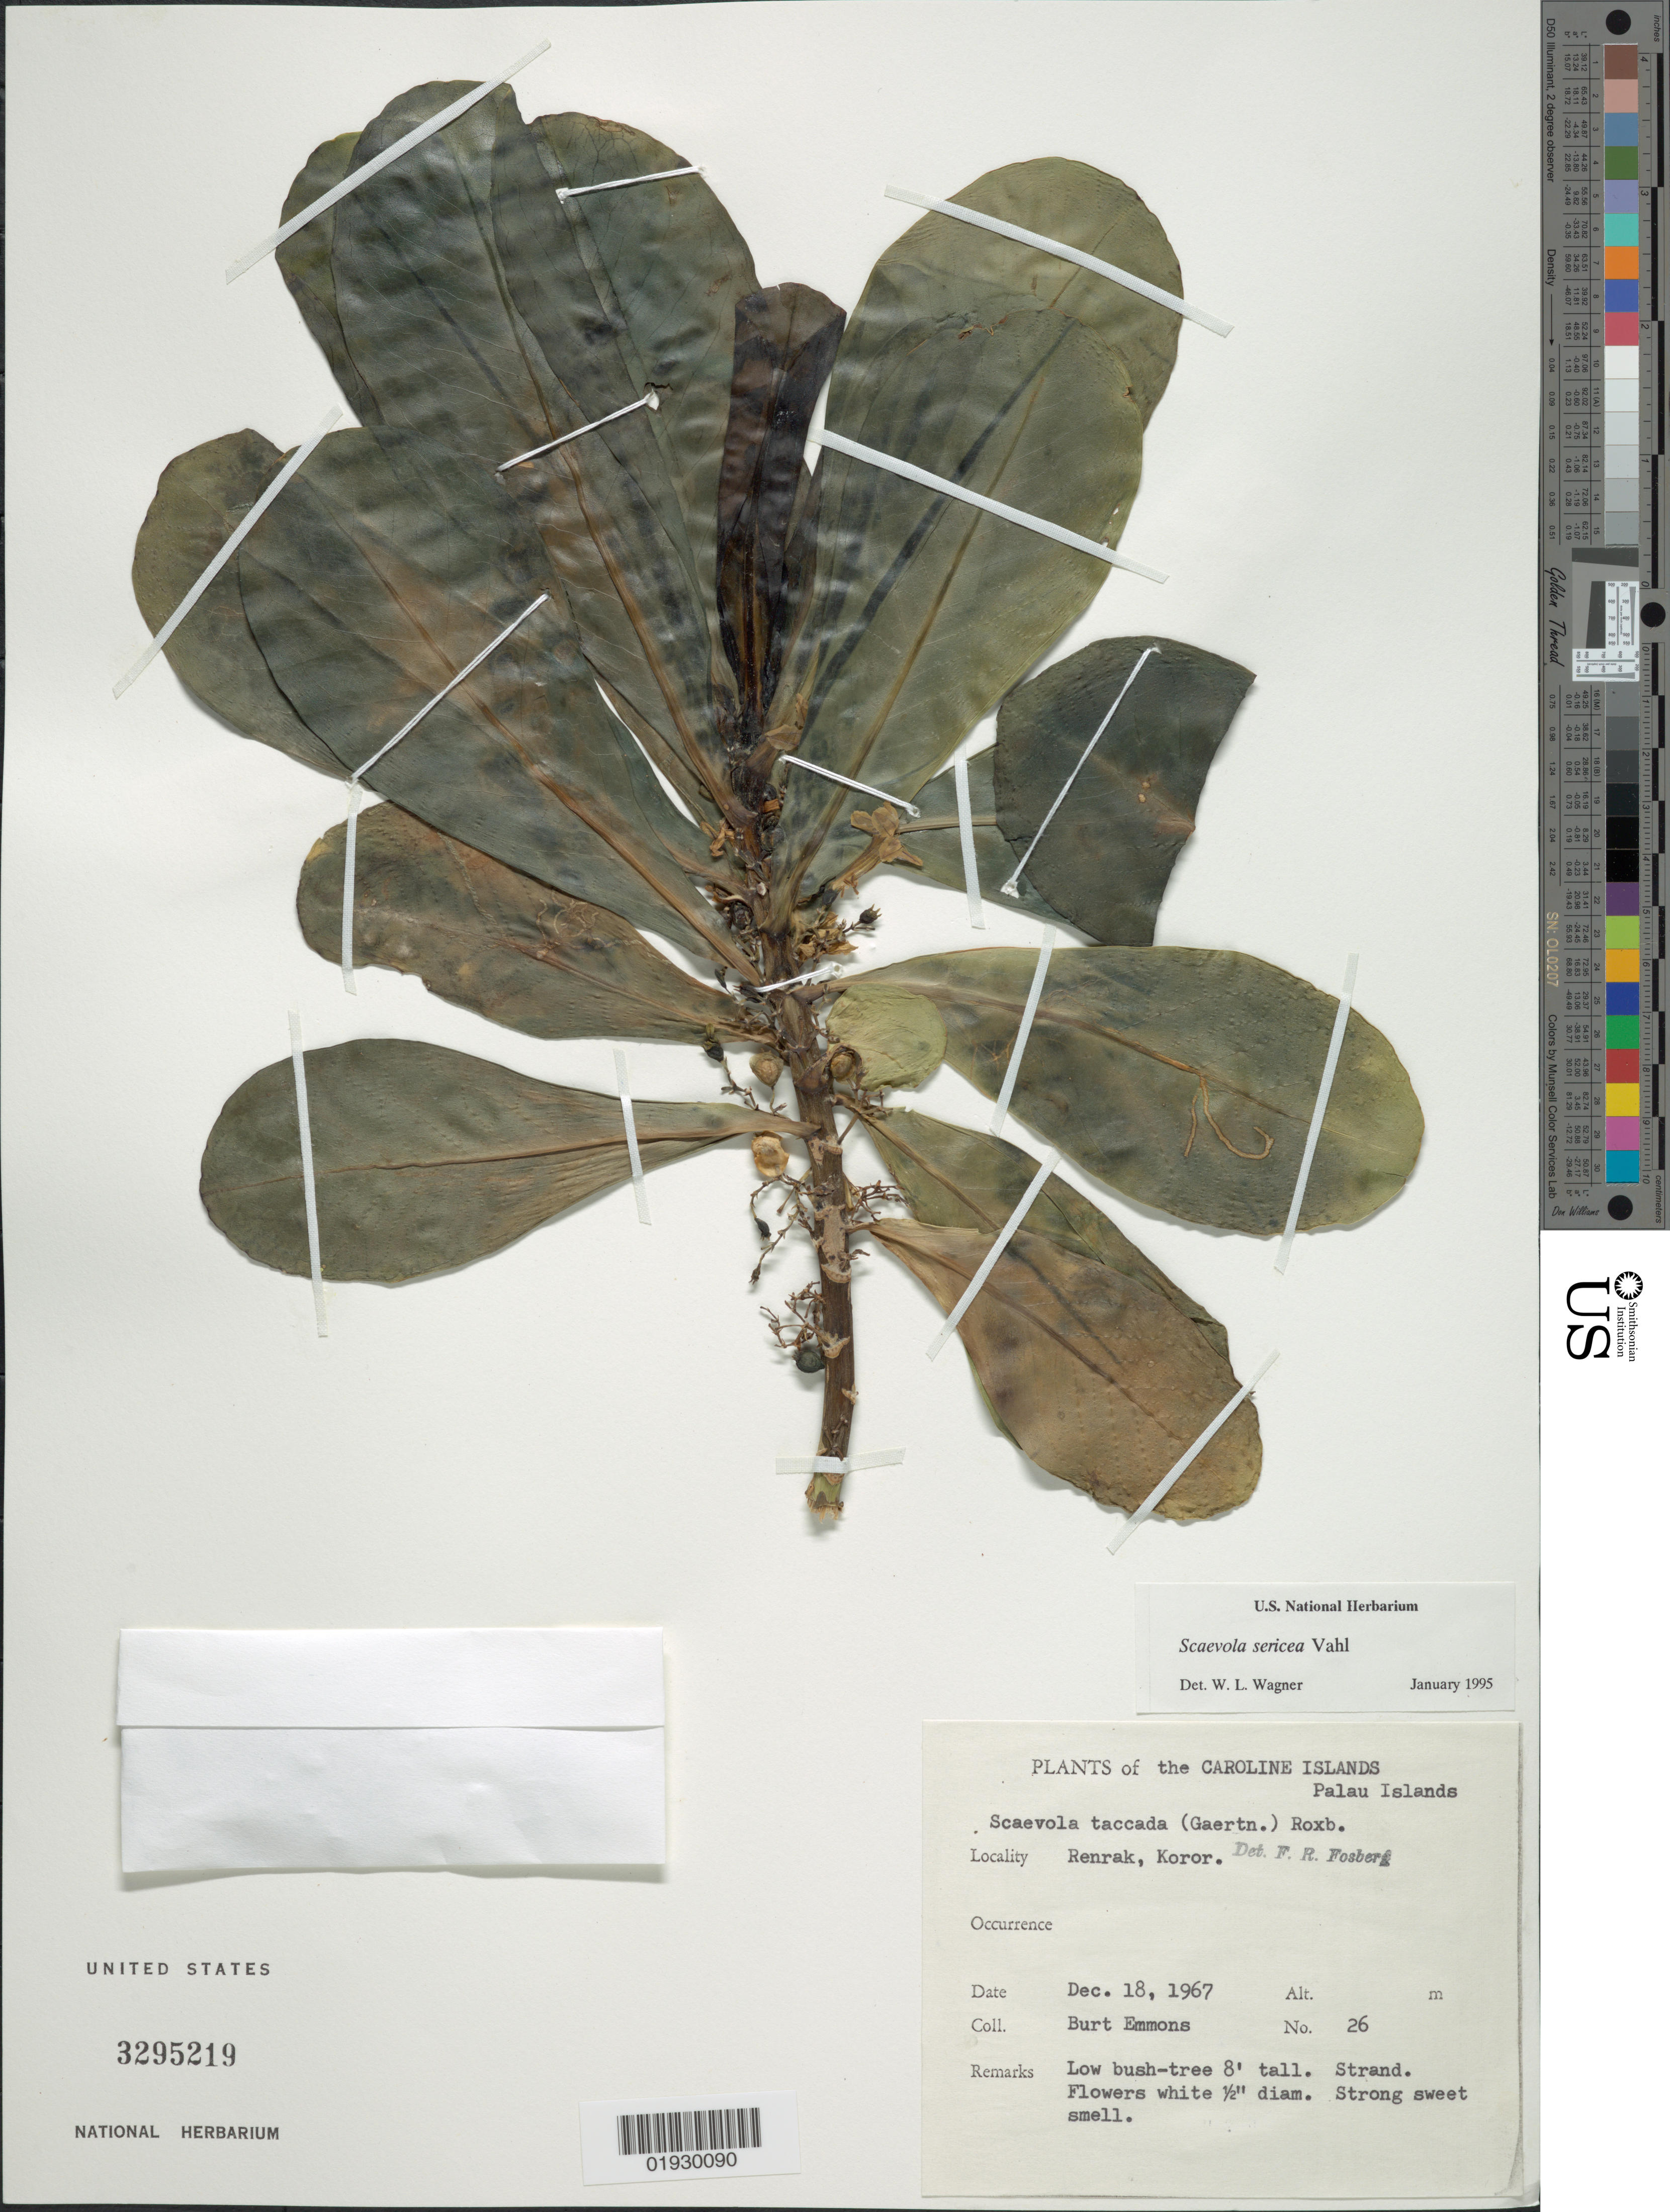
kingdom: Plantae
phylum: Tracheophyta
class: Magnoliopsida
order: Asterales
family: Goodeniaceae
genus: Scaevola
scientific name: Scaevola sericea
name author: Vahl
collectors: B. Emmons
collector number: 26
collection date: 1967-12-18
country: Palau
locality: Caroline Islands, Palau Islands, Renrak, Koror.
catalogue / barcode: US 3295219